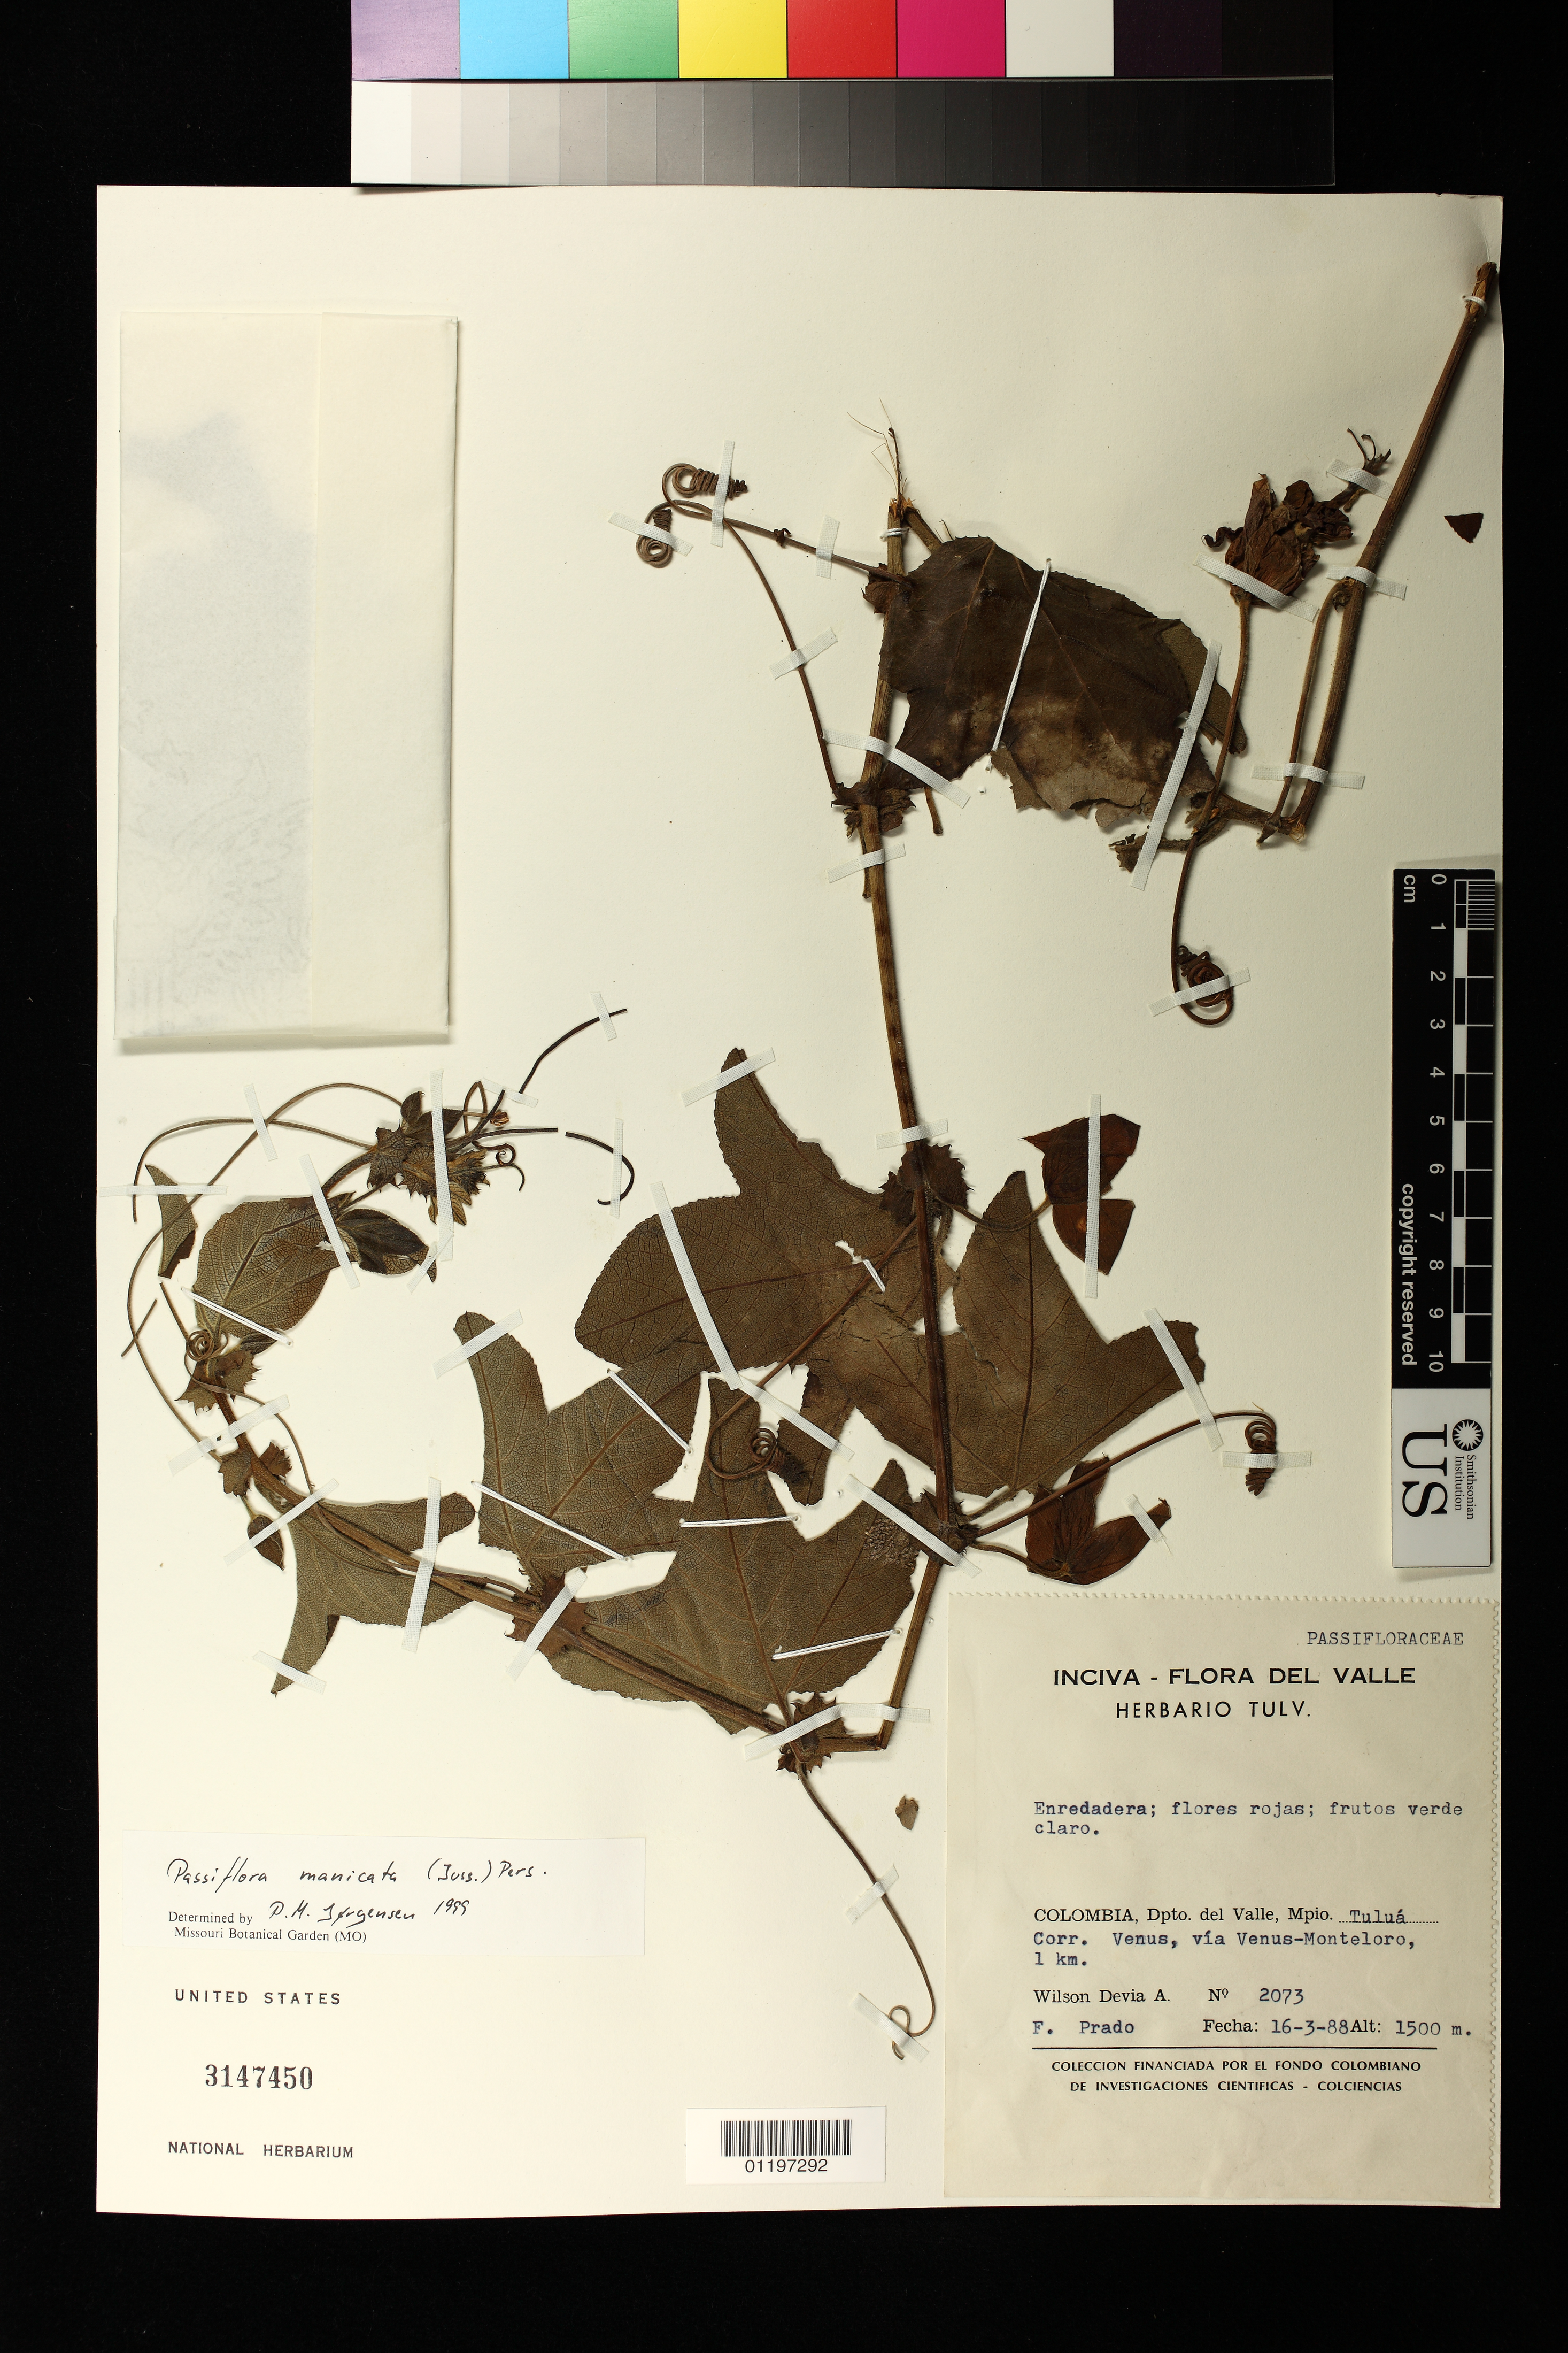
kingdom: Plantae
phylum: Tracheophyta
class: Magnoliopsida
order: Malpighiales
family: Passifloraceae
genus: Passiflora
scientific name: Passiflora manicata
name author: (Juss.) Pers.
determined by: Jørgensen, Per M., (MO), Missouri Botanical Garden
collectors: D. A. Wilson & F. Prado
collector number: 2073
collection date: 1988-04-16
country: Colombia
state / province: Valle del Cauca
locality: Mpio, Corr. Venus, Via Venus - Monteloro, 1 km.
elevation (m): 1500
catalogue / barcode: US 3147450